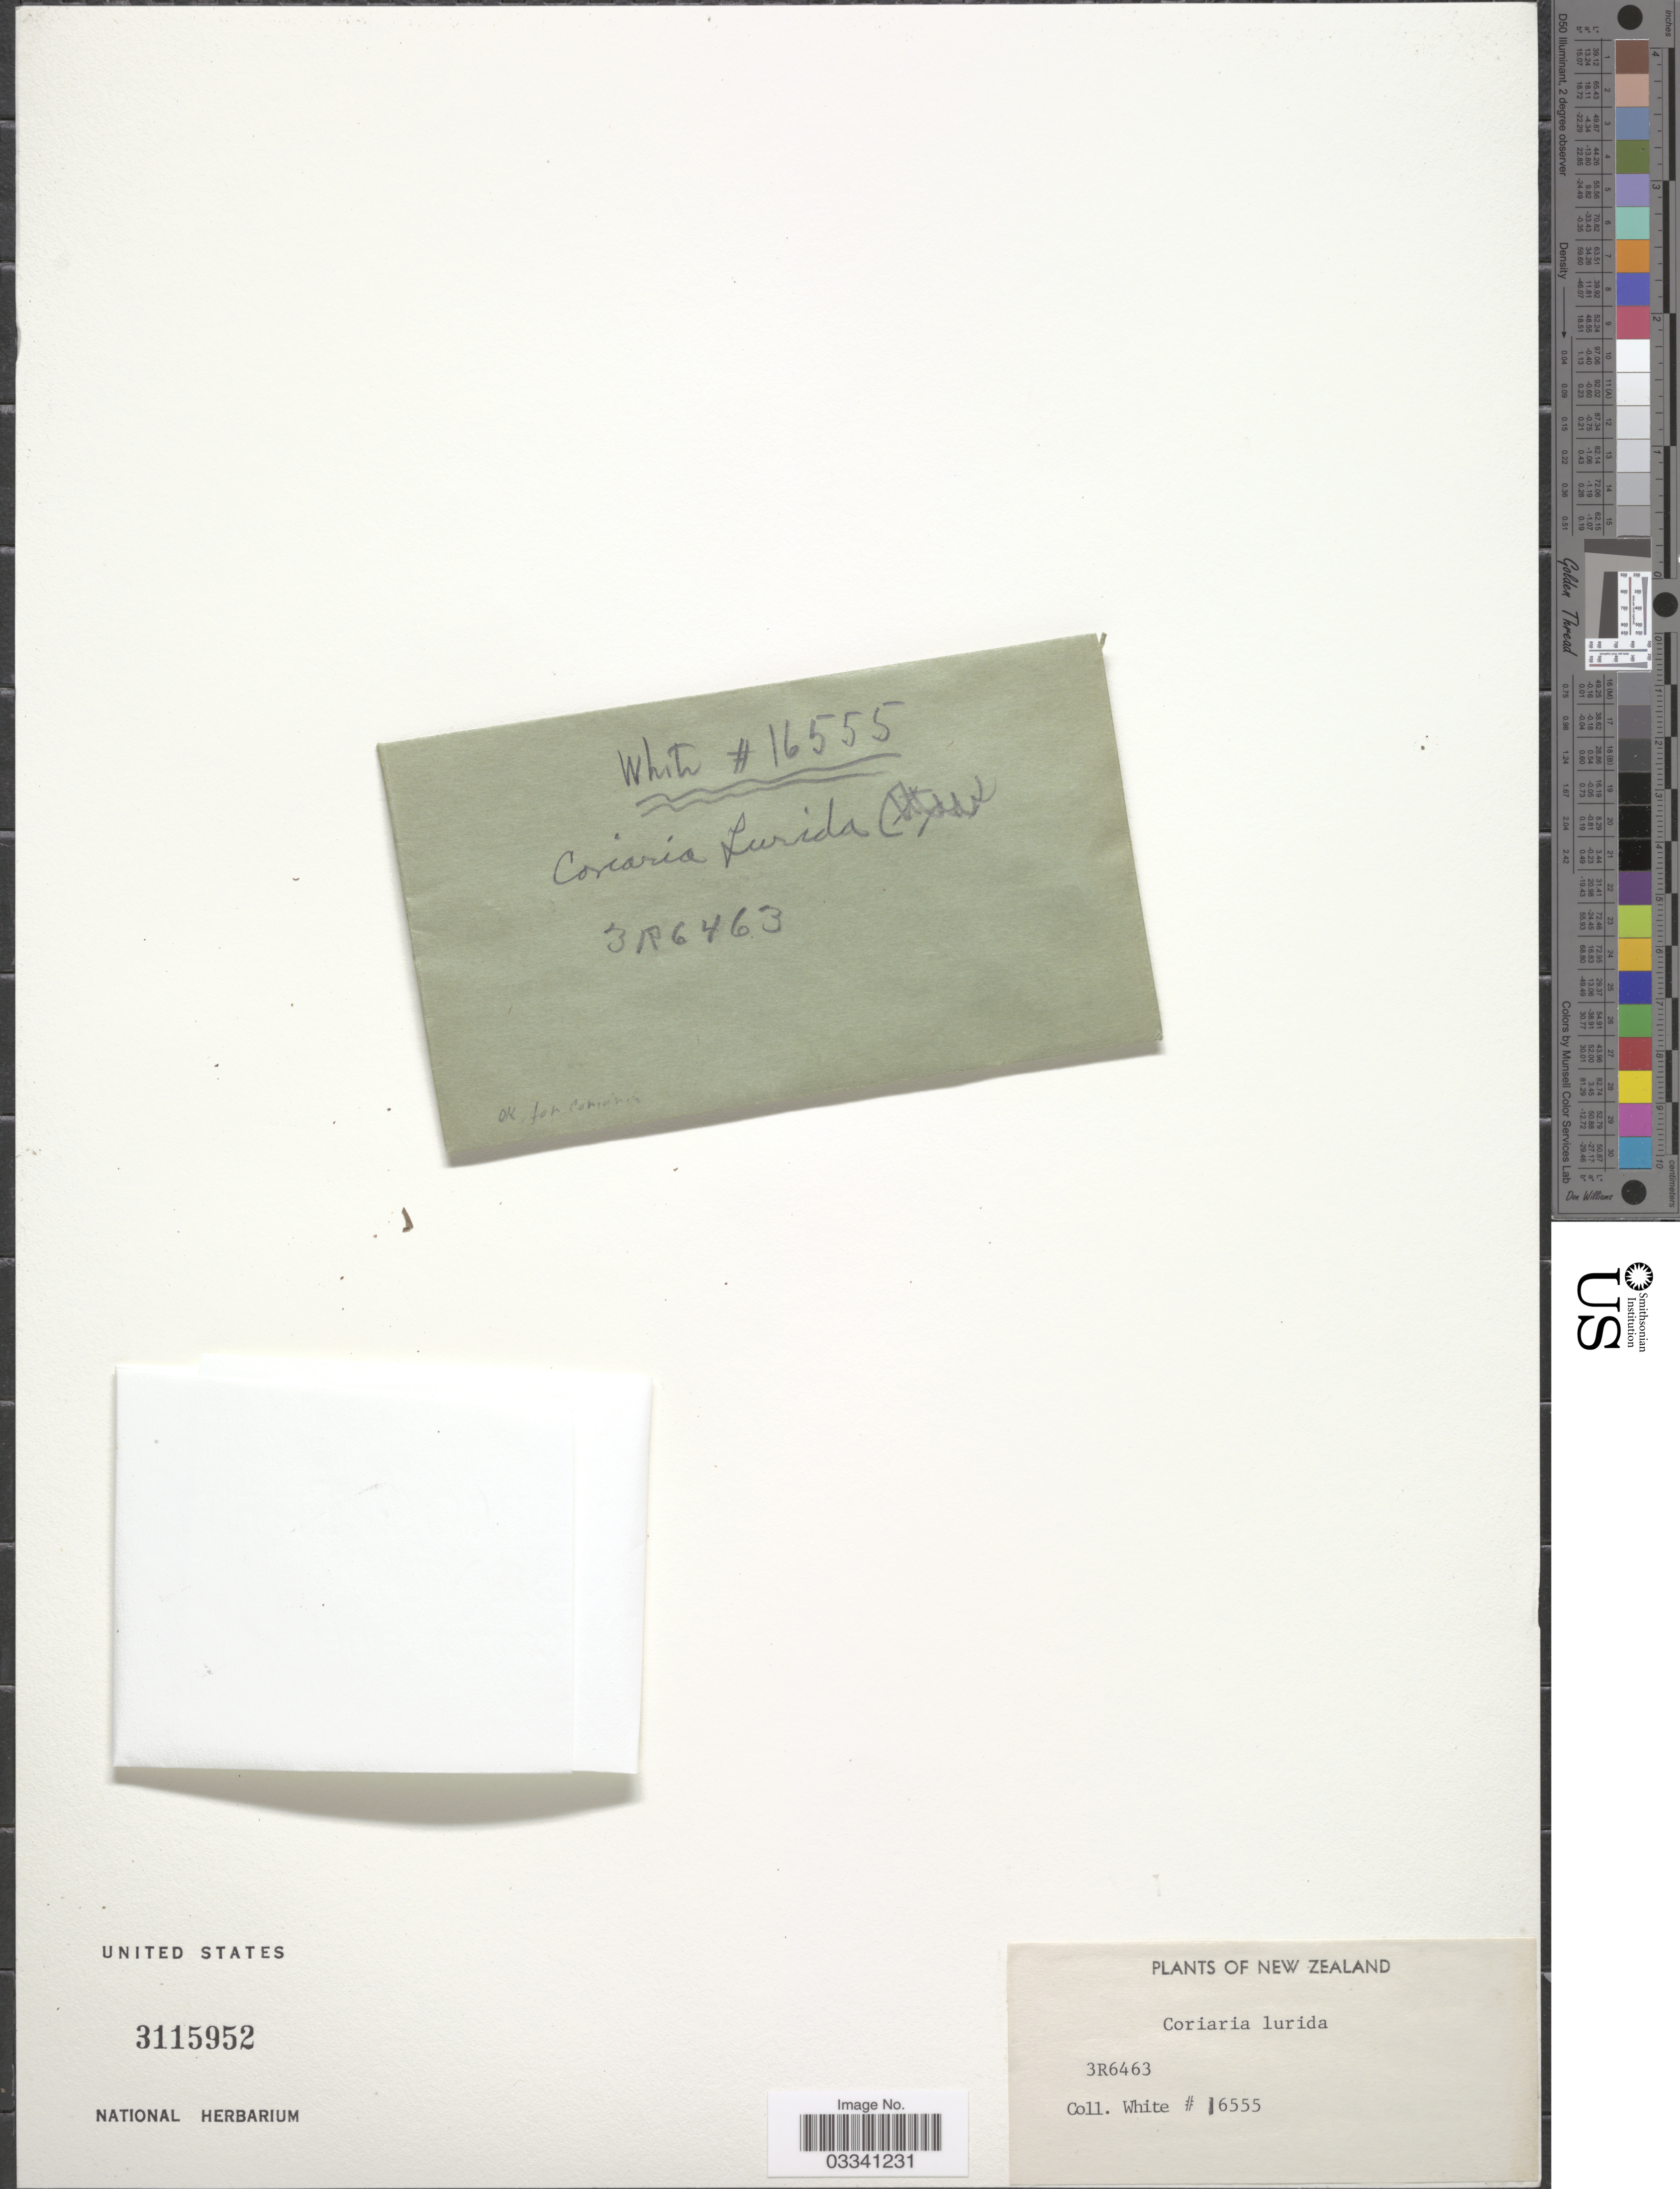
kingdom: Plantae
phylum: Tracheophyta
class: Magnoliopsida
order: Cucurbitales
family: Coriariaceae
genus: Coriaria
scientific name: Coriaria ruscifolia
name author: L.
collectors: O. E. White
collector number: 16555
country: New Zealand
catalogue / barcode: US 3115952